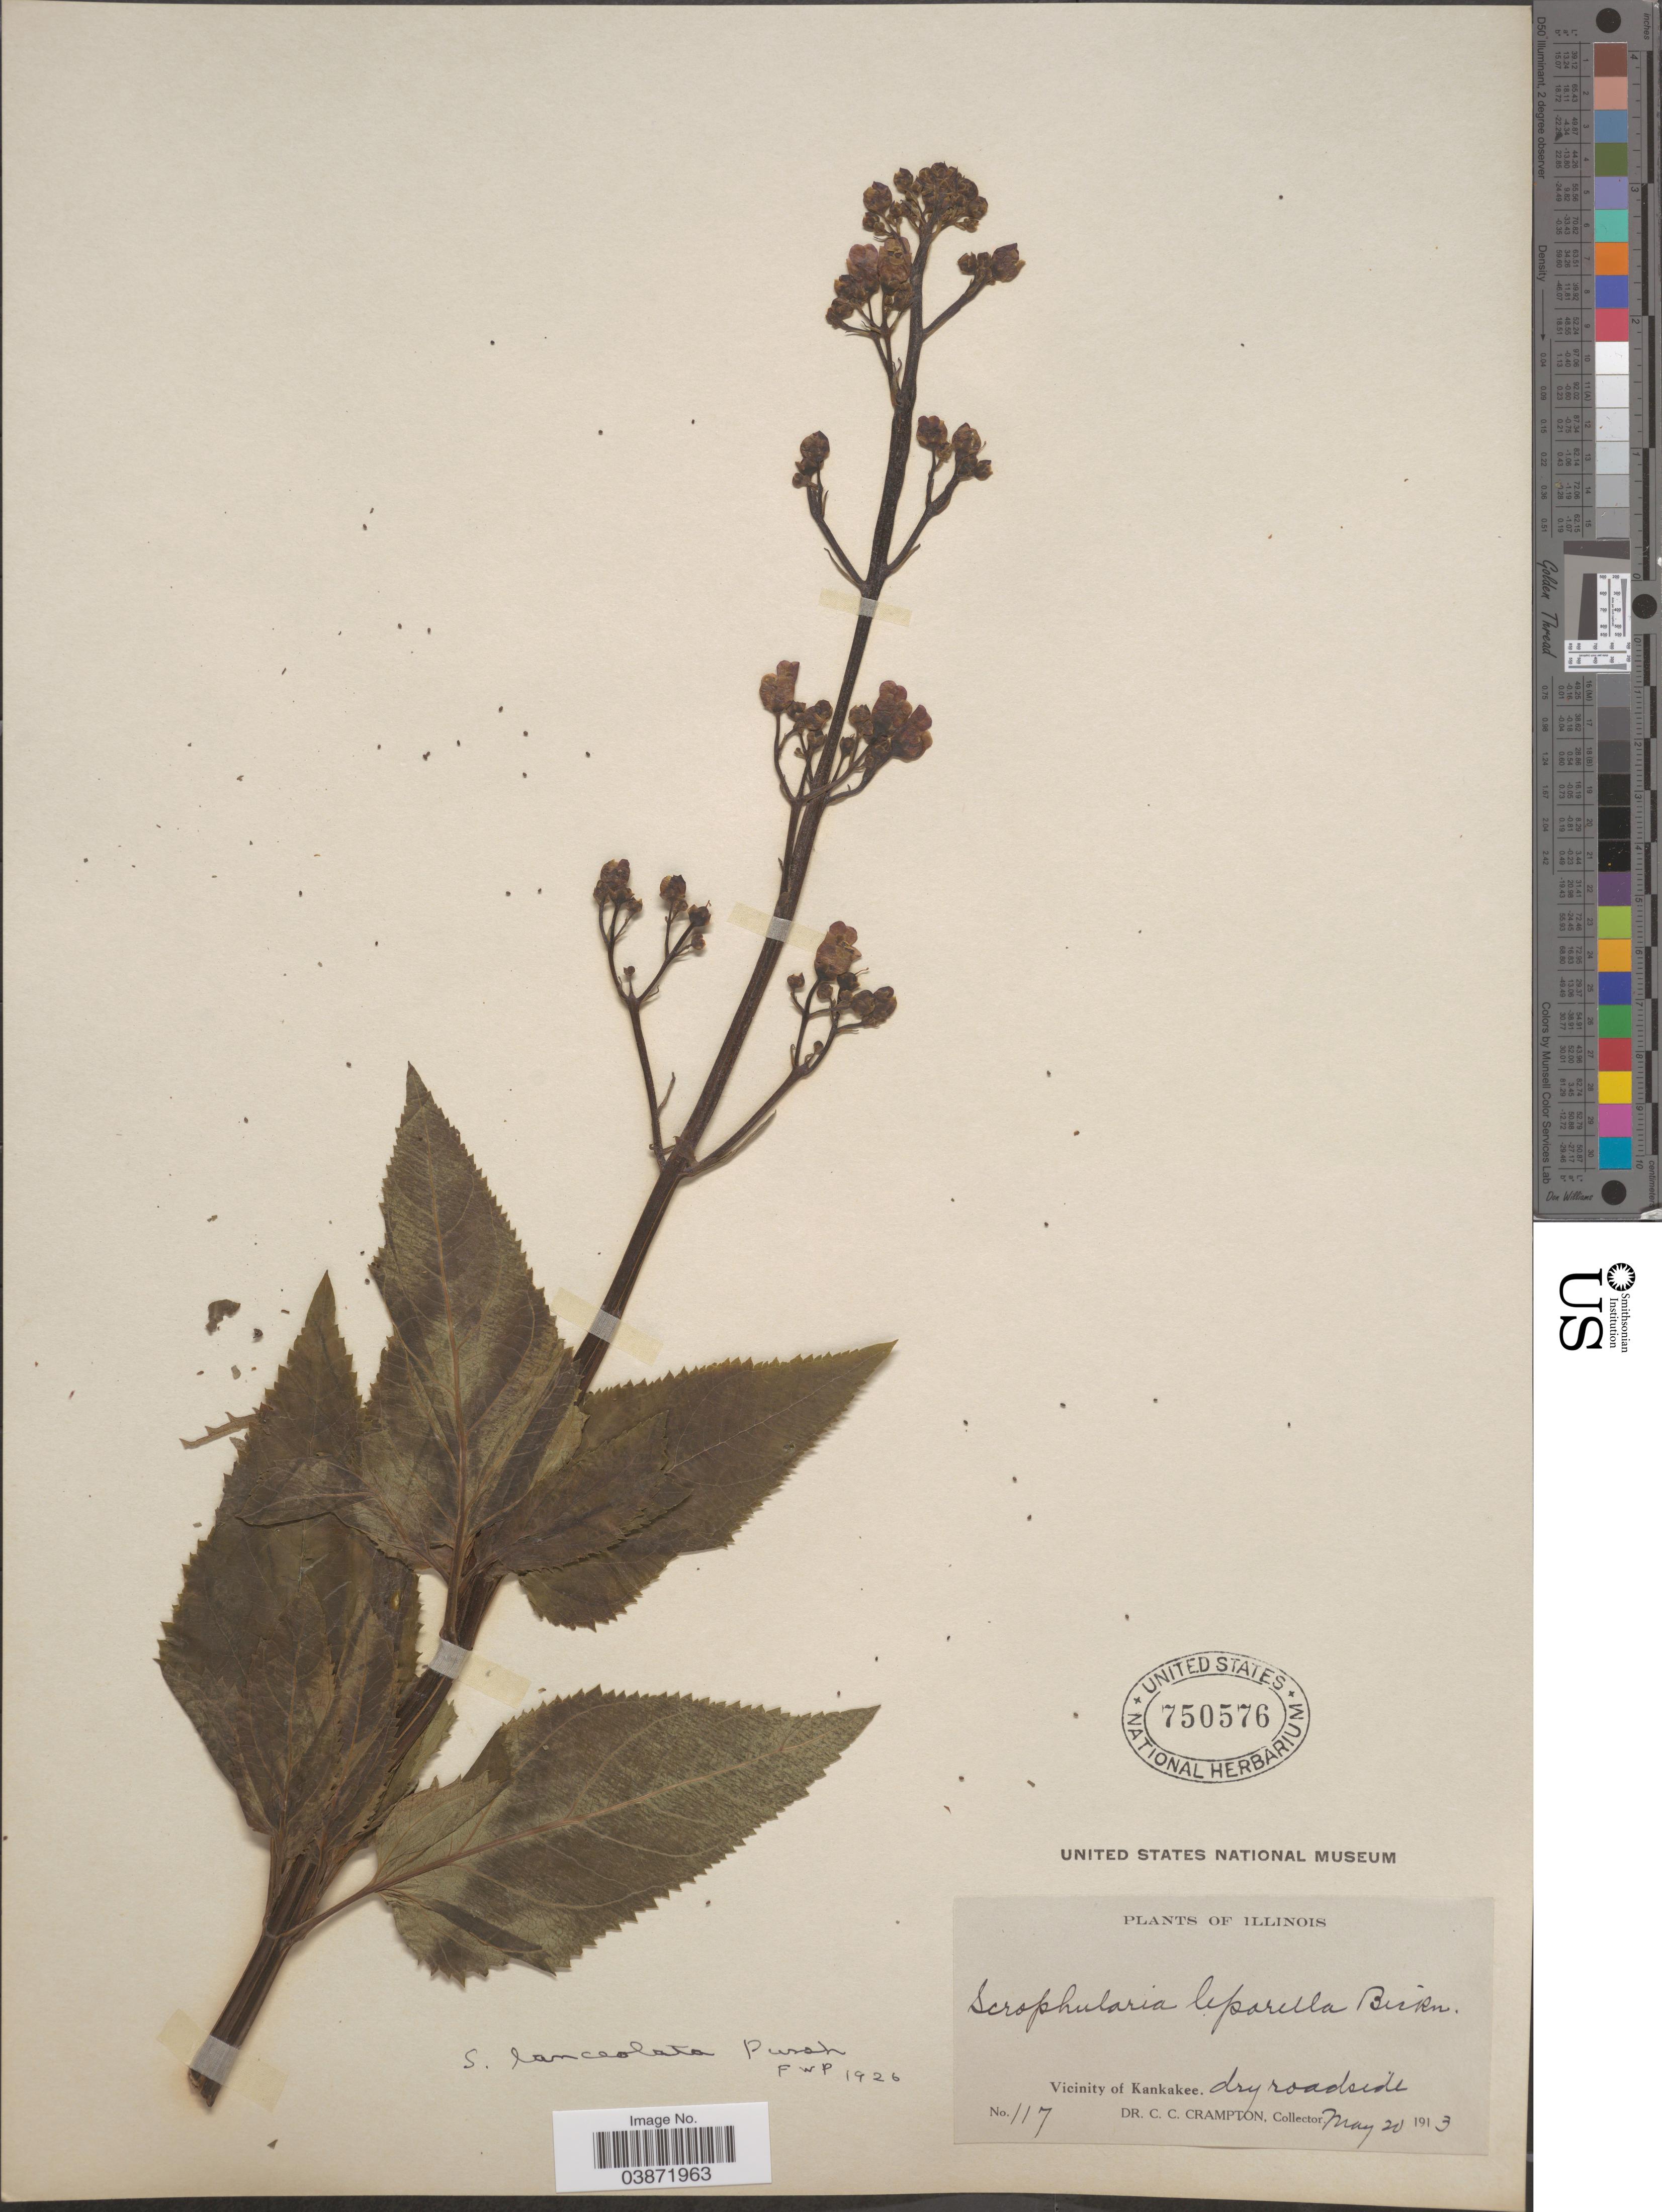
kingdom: Plantae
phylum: Tracheophyta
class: Magnoliopsida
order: Lamiales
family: Scrophulariaceae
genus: Scrophularia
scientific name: Scrophularia lanceolata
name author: Pursh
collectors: C. Crampton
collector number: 117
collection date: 1913-05-20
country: United States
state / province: Illinois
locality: Vicinity of Kankakee.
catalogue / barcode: US 750576